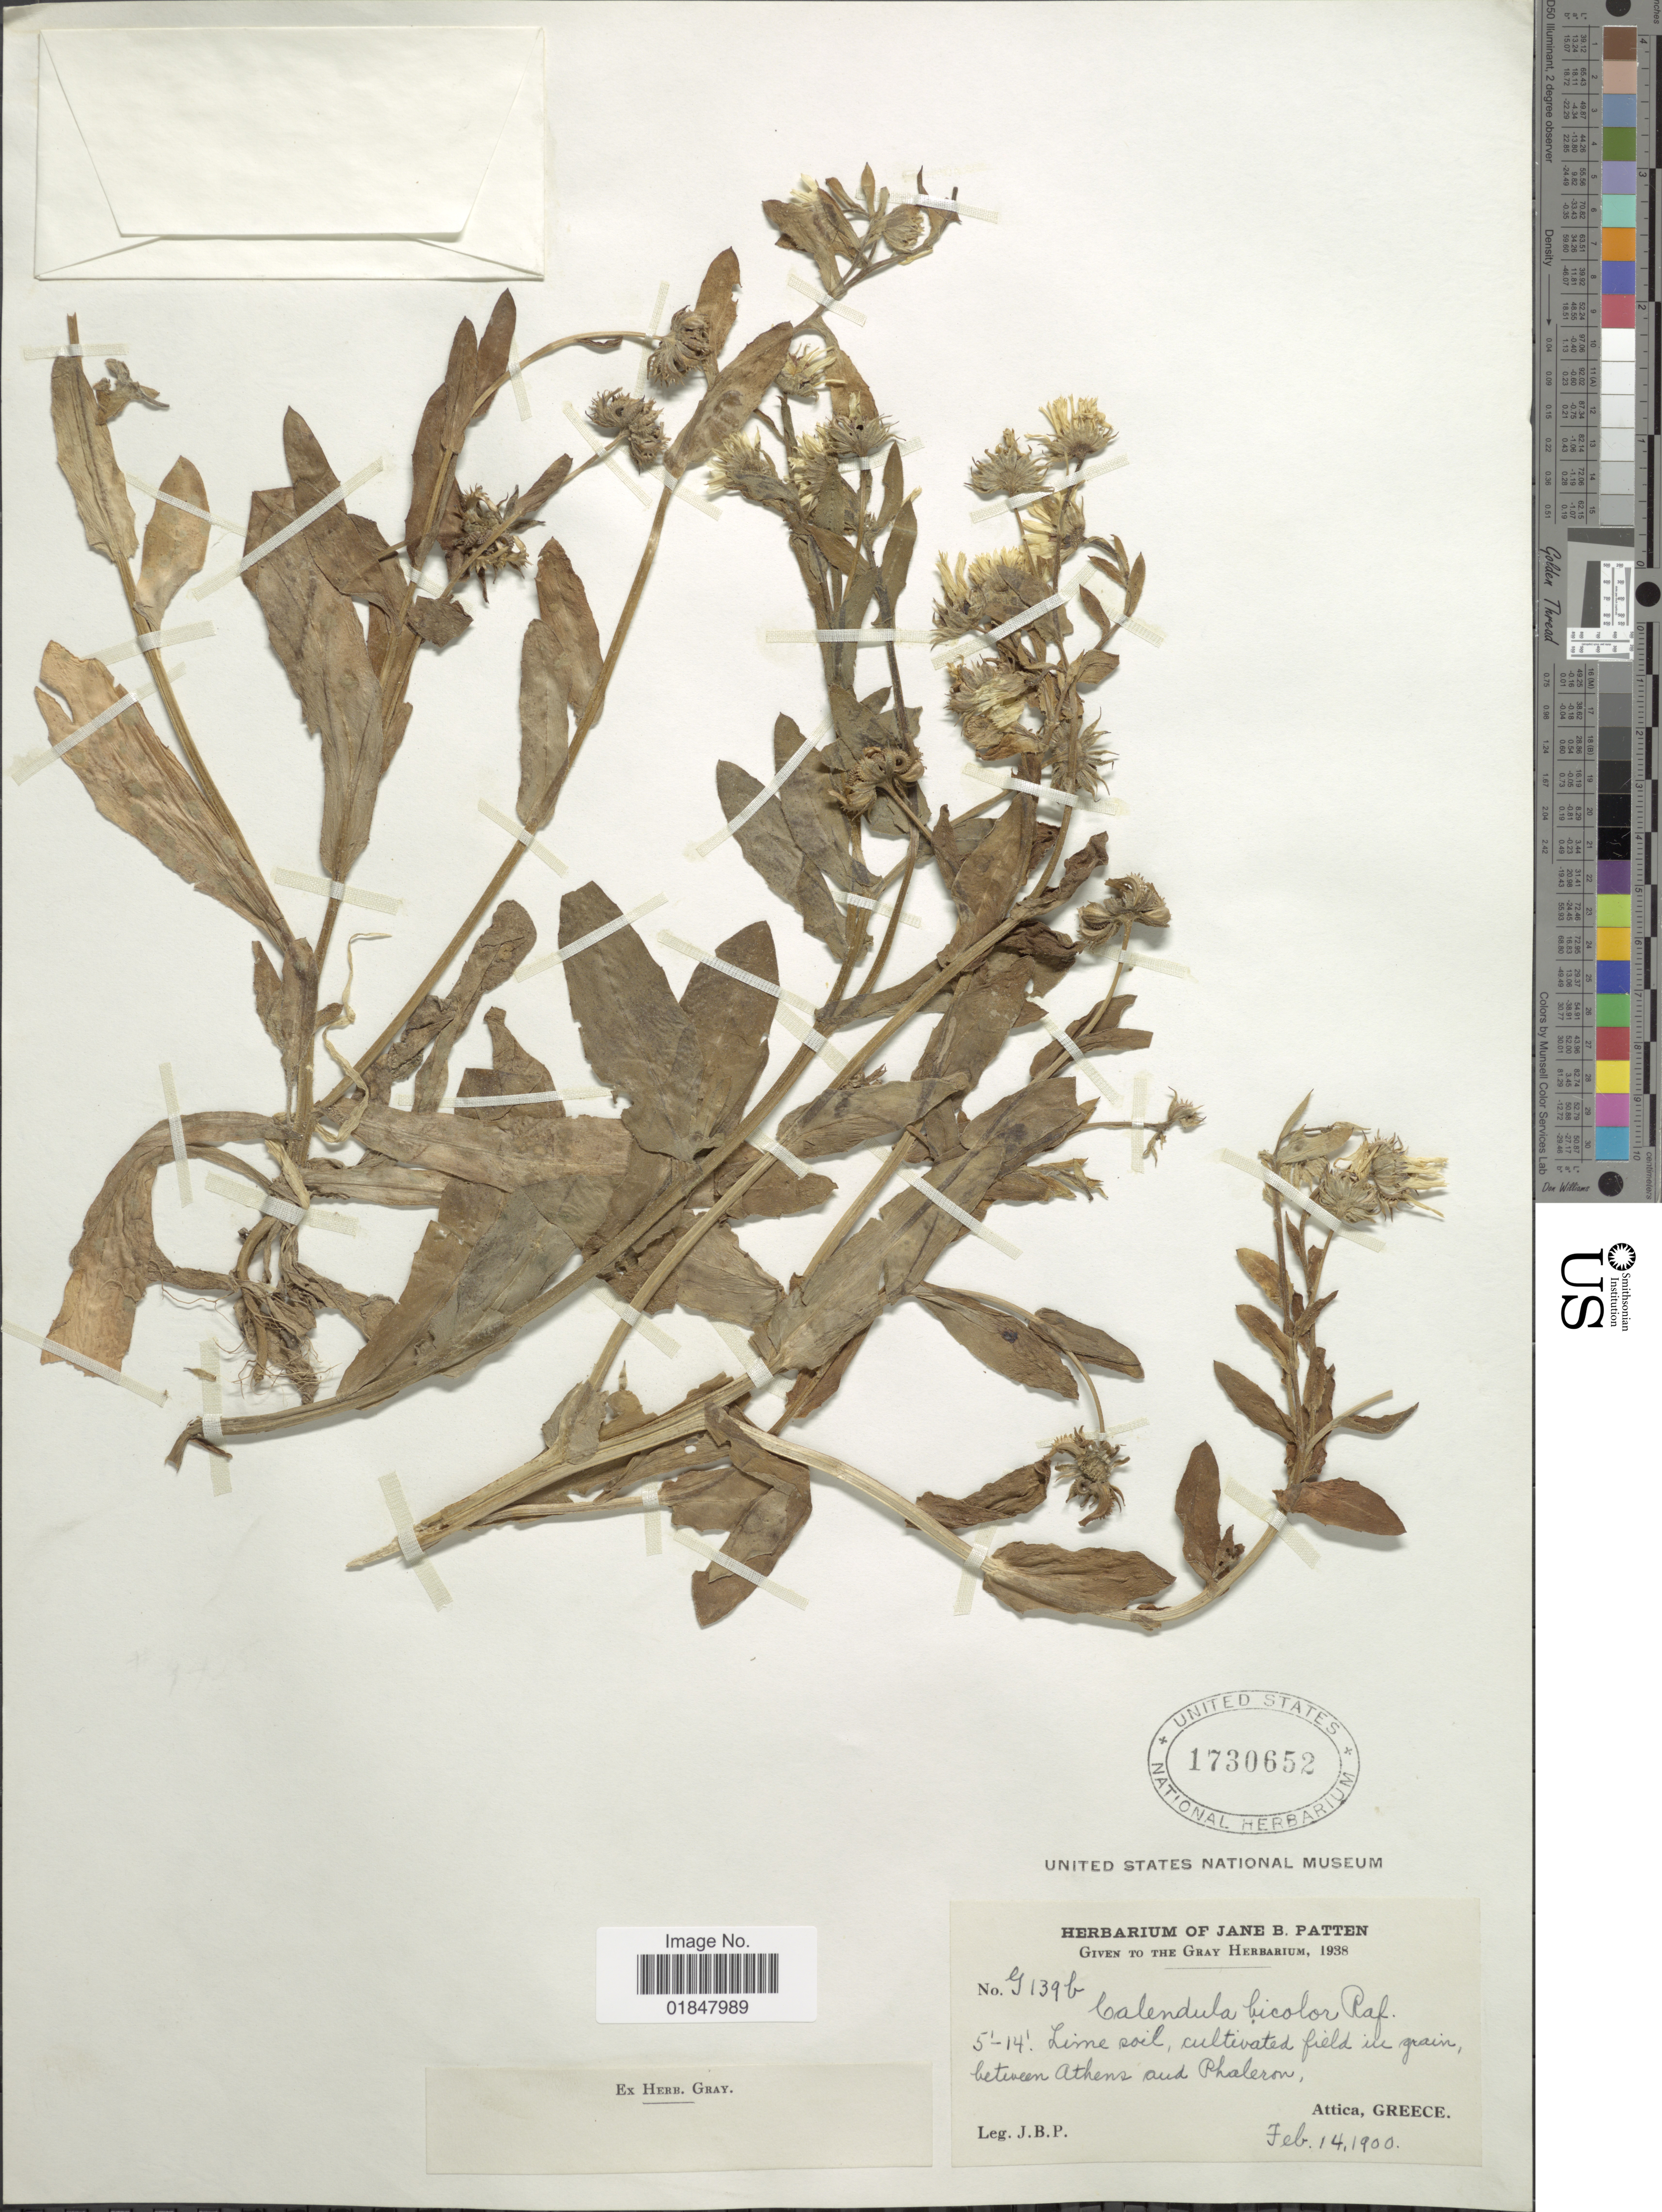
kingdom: Plantae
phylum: Tracheophyta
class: Magnoliopsida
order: Asterales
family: Asteraceae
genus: Calendula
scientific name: Calendula arvensis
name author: L.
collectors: J. Patten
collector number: G139b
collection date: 1900-02-14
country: Greece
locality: Between Athens and Phaleron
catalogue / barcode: US 14730652